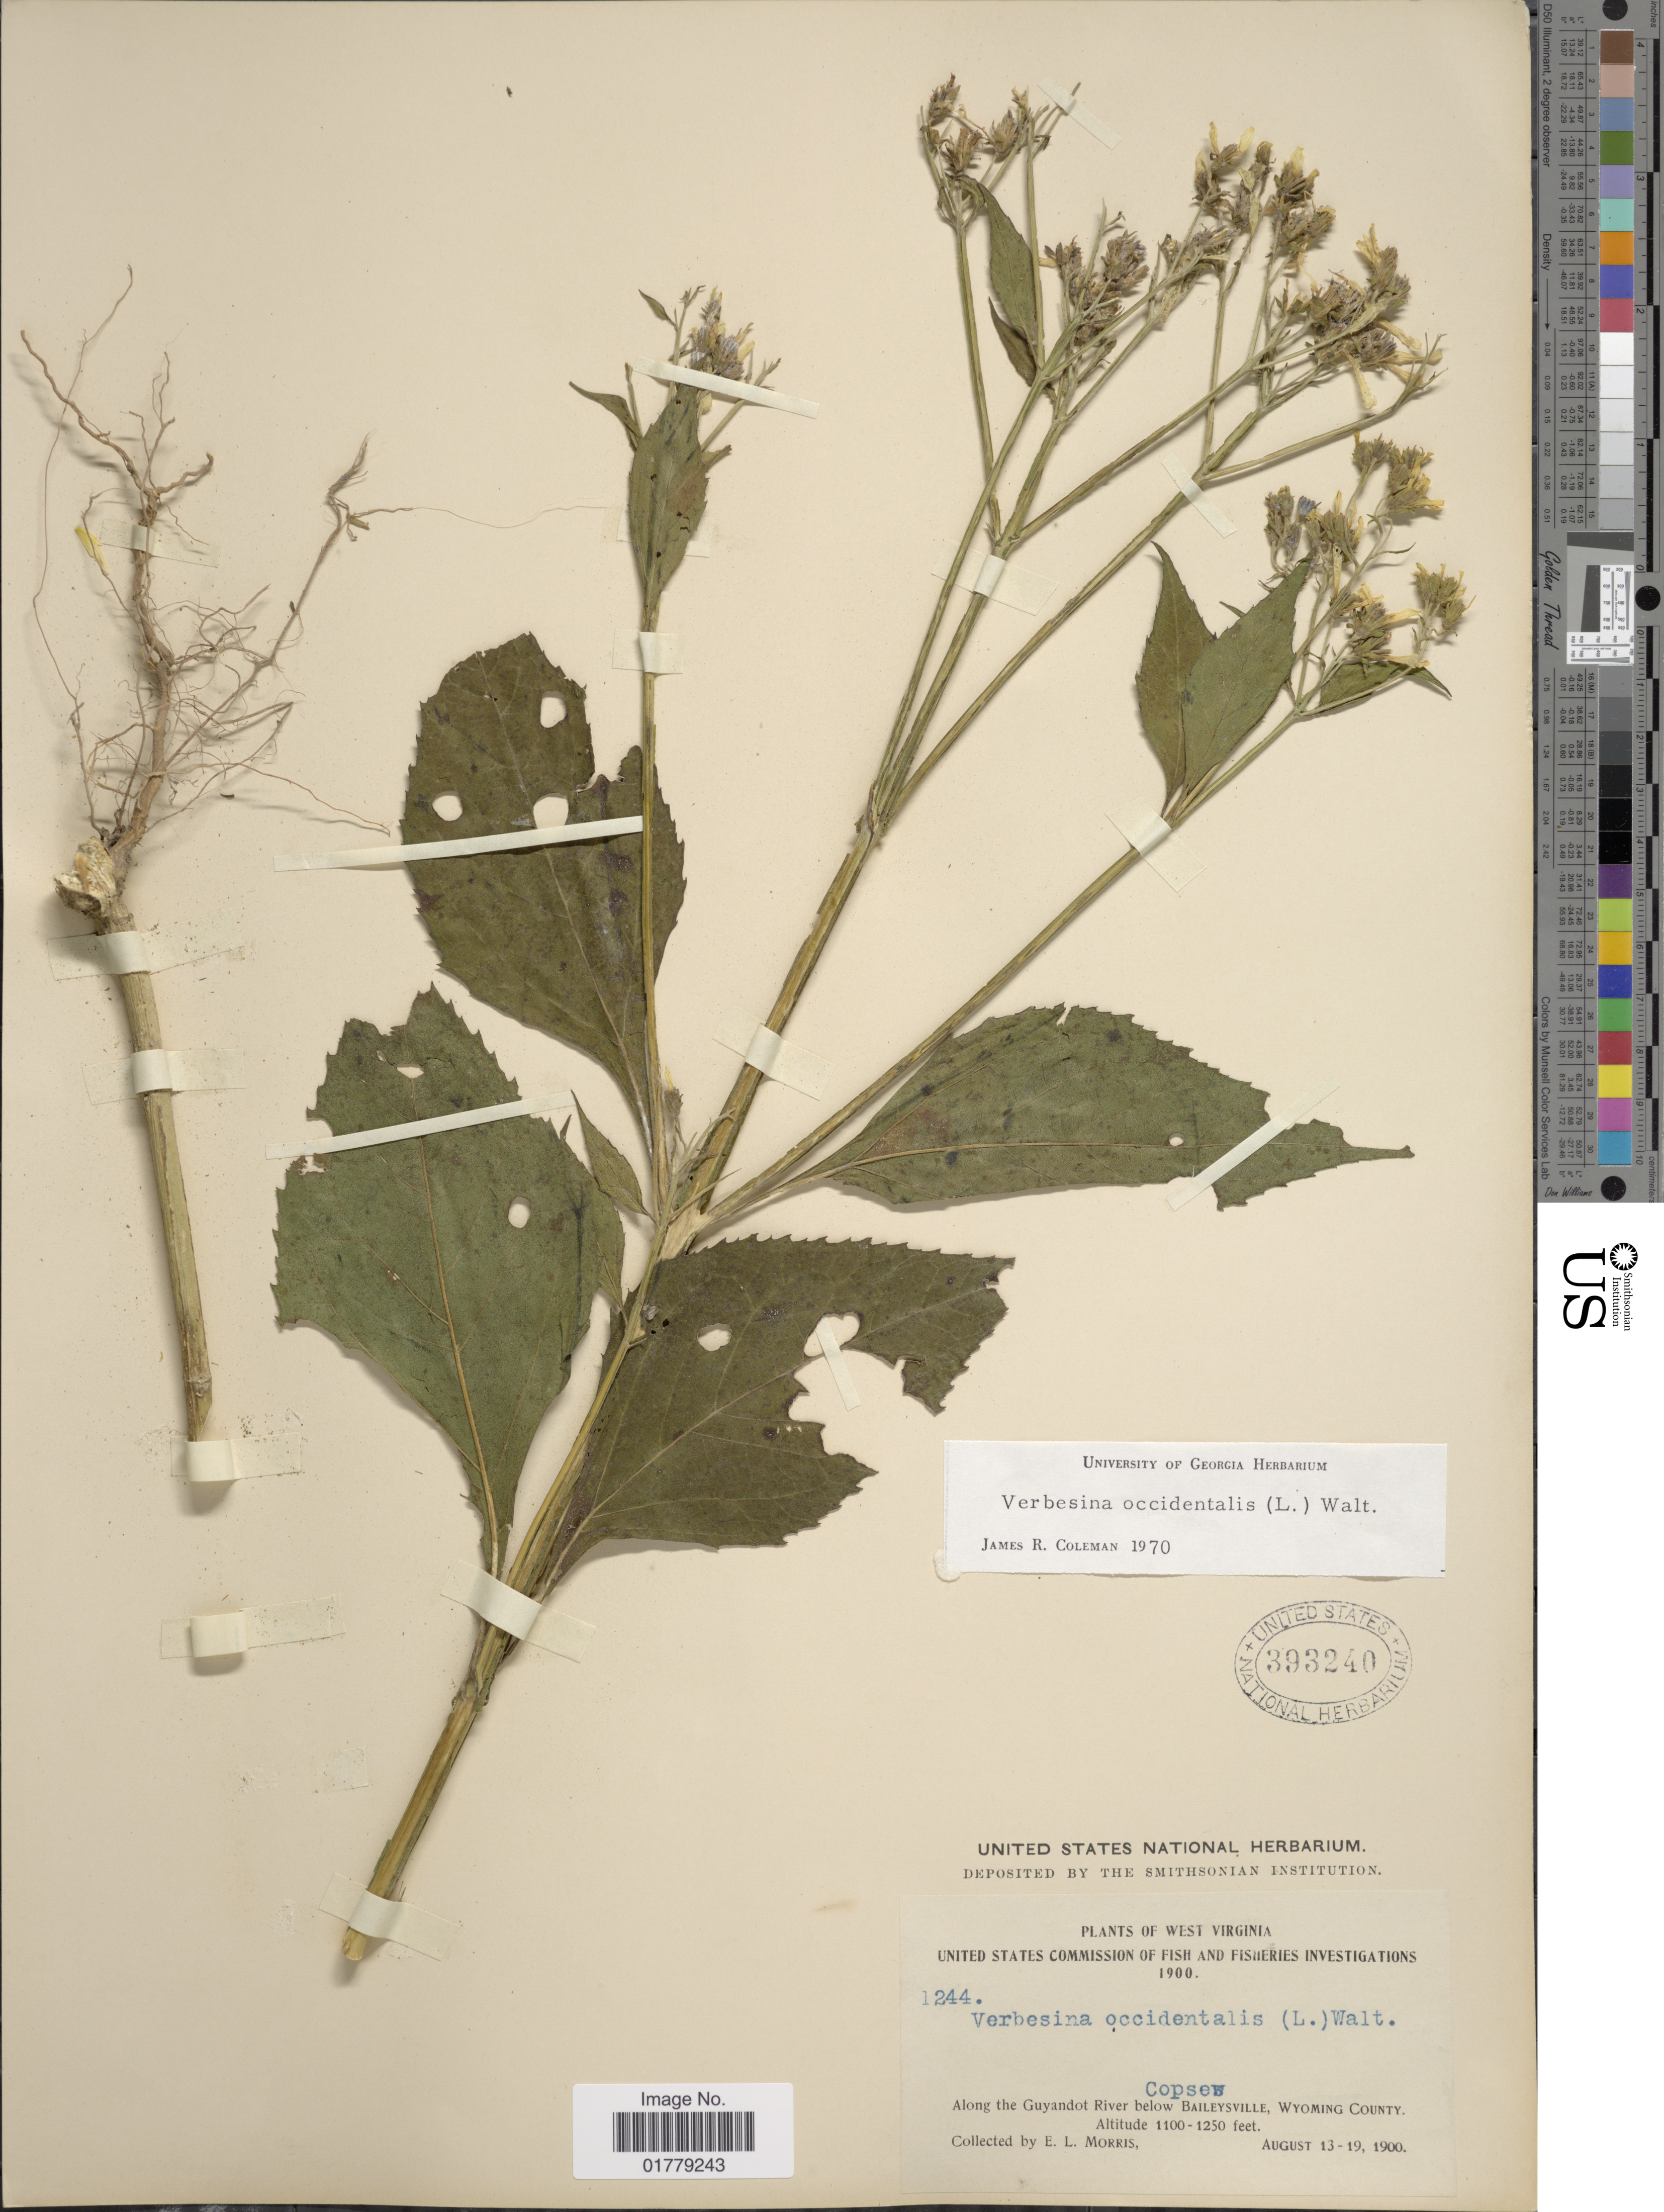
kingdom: Plantae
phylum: Tracheophyta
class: Magnoliopsida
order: Asterales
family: Asteraceae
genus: Verbesina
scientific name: Verbesina occidentalis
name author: (L.) Walter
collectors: E. Morris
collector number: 1244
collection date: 1900-08-13/1900-08-19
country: United States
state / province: West Virginia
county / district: Wyoming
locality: West Virginia. Copsew. Along the Guyandot River below Baileysville, Wyoming County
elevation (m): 335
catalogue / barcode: US 393240